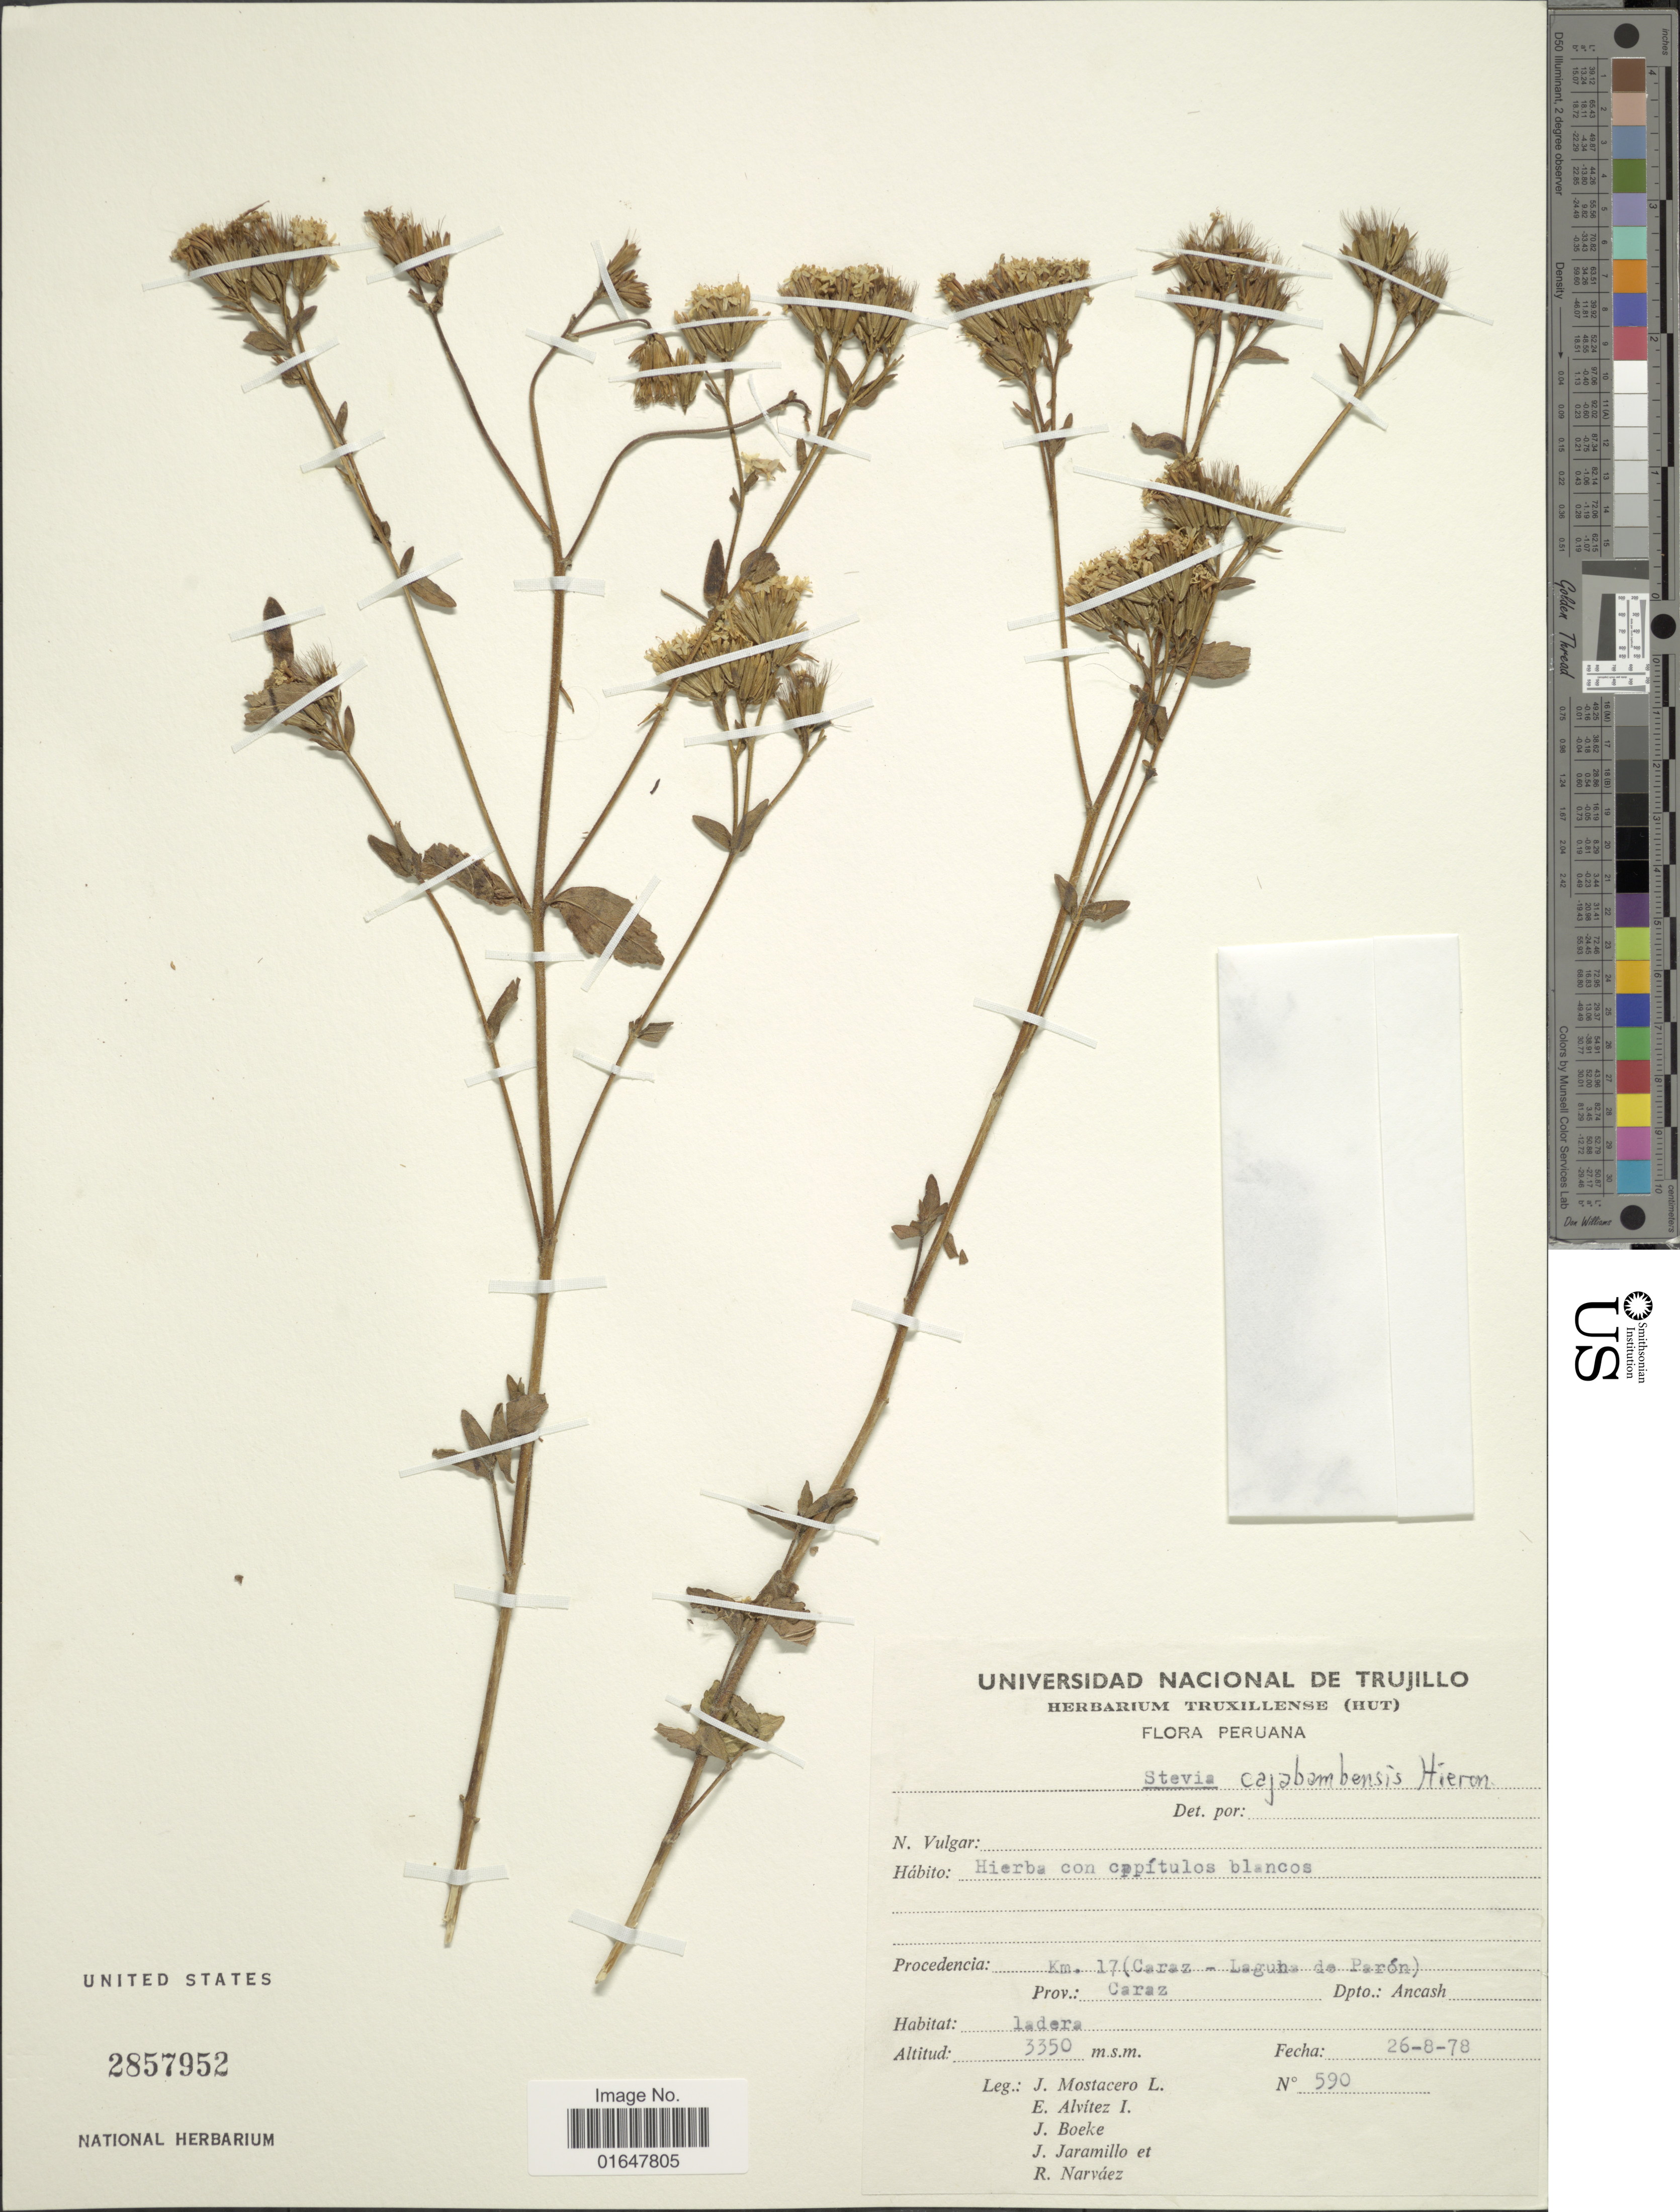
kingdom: Plantae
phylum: Tracheophyta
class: Magnoliopsida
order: Asterales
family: Asteraceae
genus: Stevia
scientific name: Stevia cajabambensis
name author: Hieron. in Urb.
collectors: J. Mostacero L., E. Alvitez I., J. D. Boeke, J. Jaramillo & R. Narváez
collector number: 590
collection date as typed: Transcribed d/m/y: 26/8/78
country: Peru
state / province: Ancash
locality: Km 17 (Caraz-Laguna de Paron), Prov. Caraz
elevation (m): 3350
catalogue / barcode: US 2857952